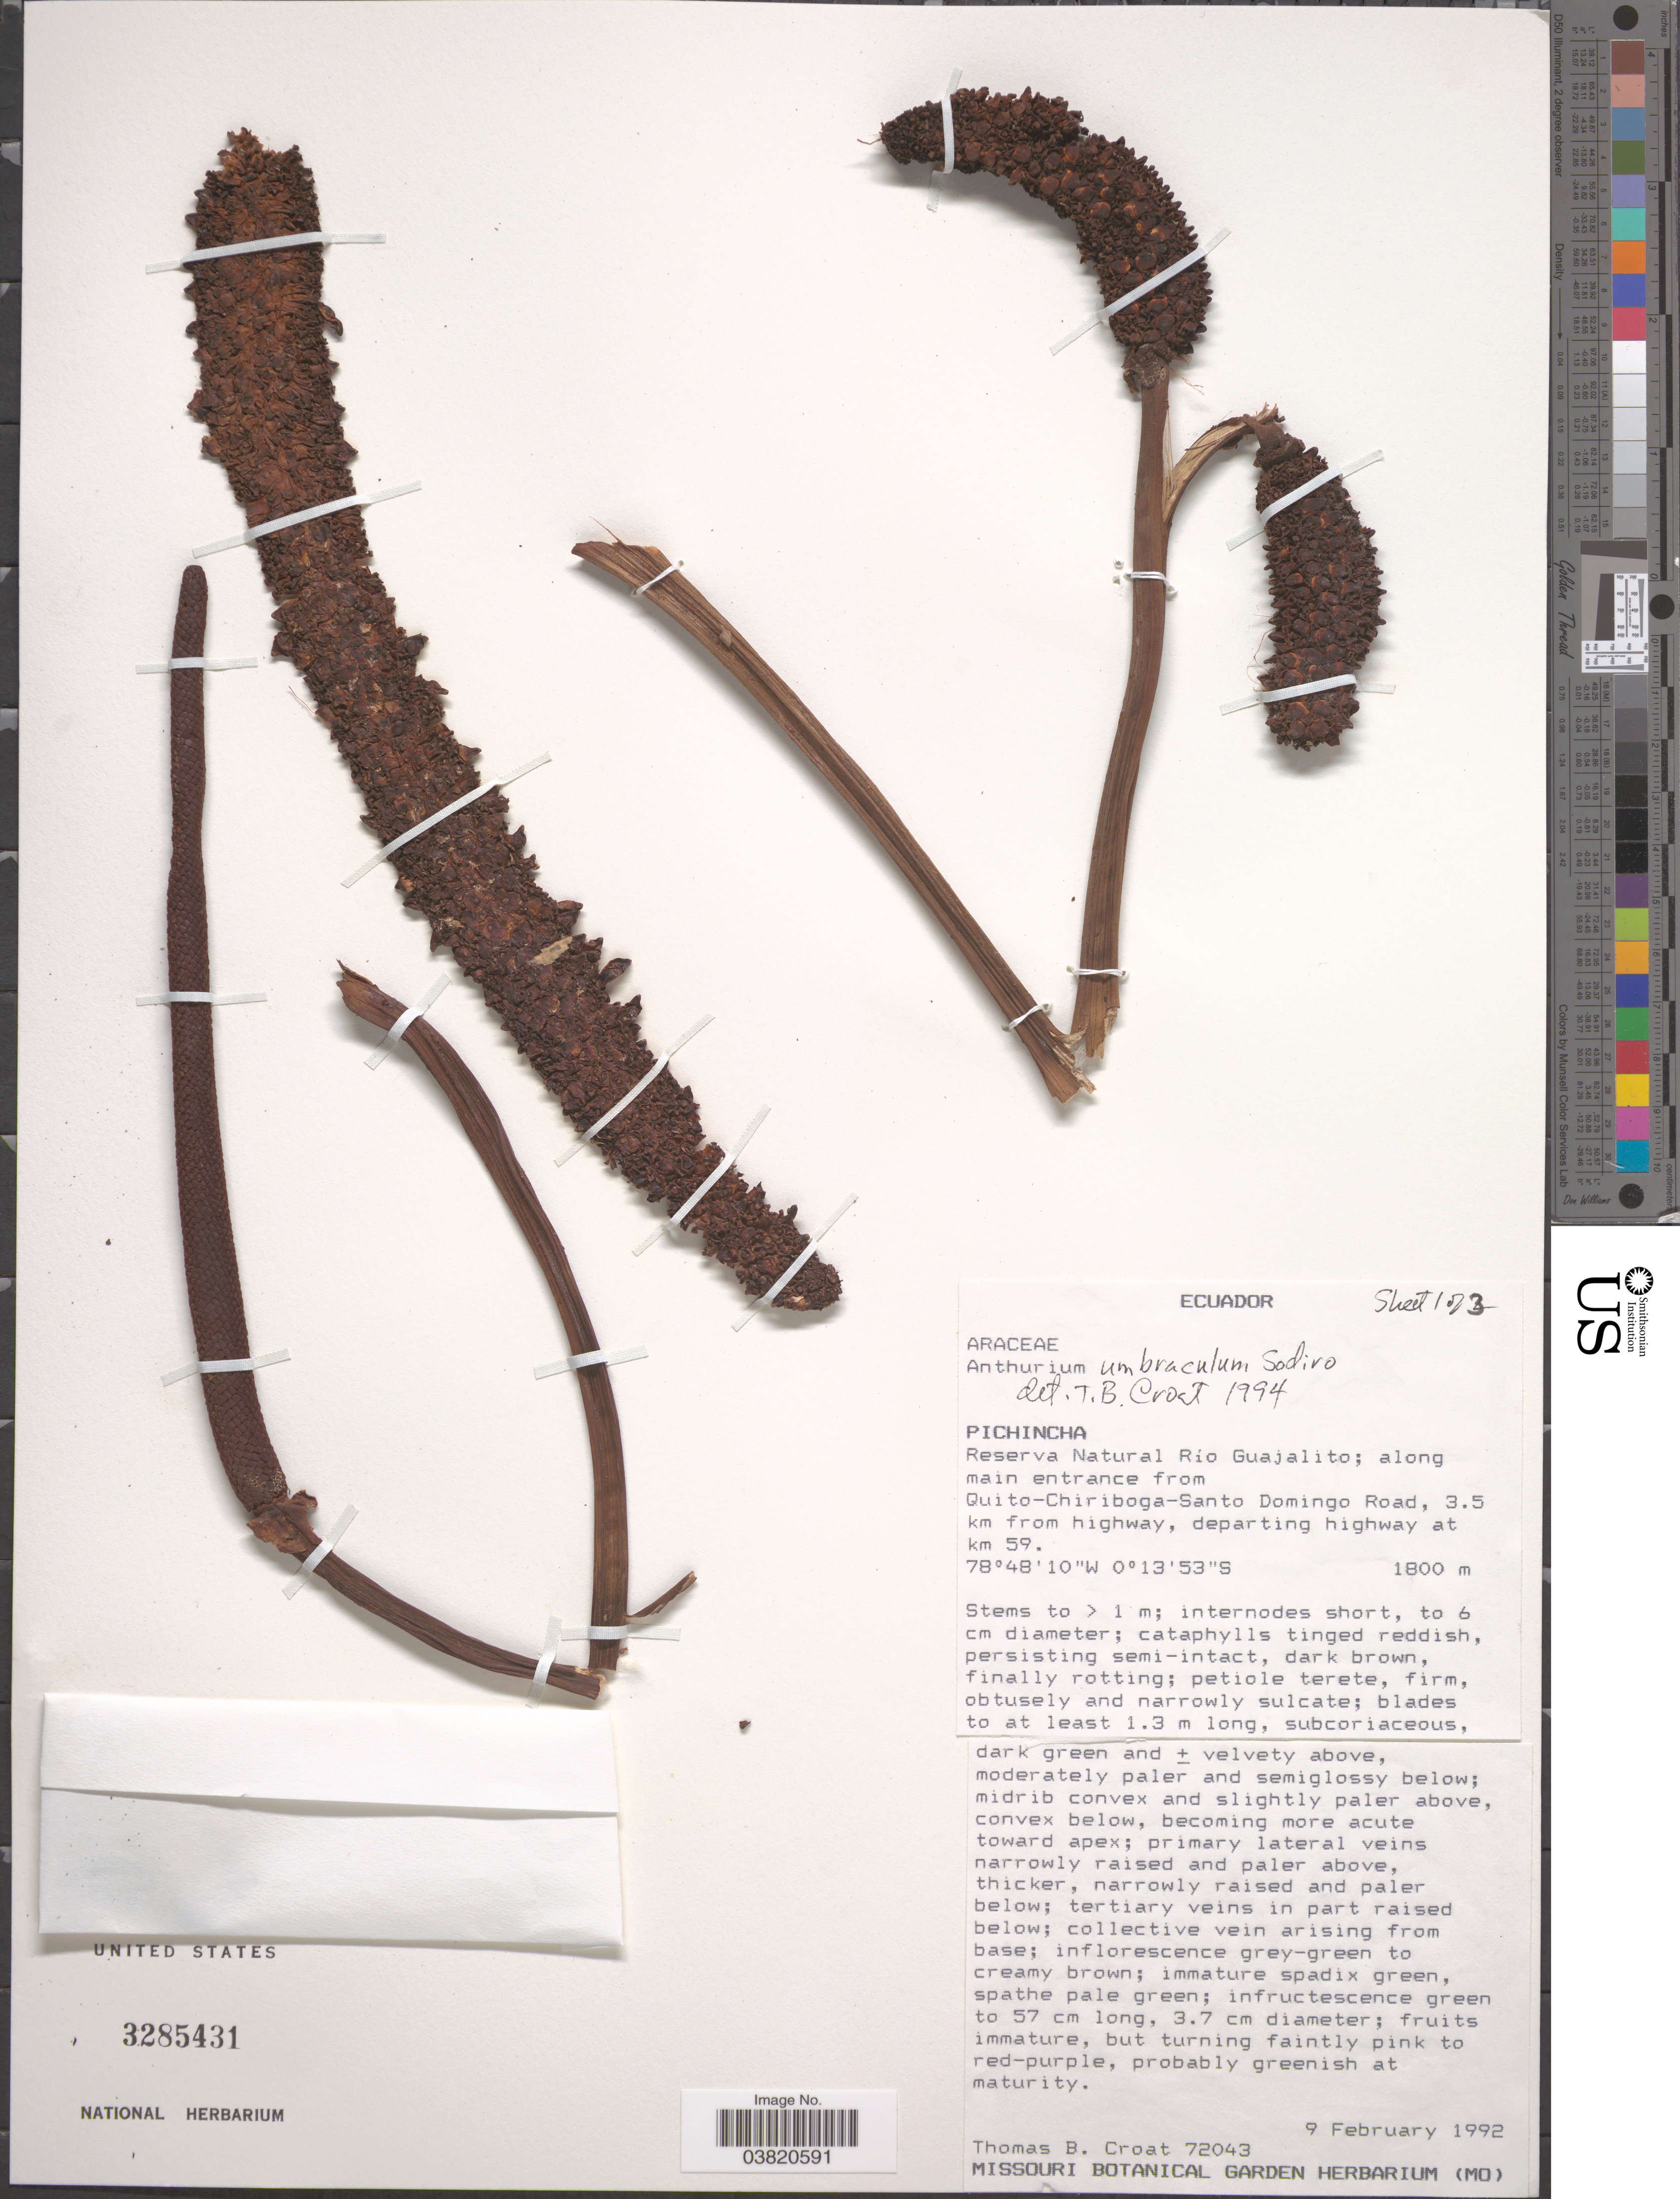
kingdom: Plantae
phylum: Tracheophyta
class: Liliopsida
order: Alismatales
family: Araceae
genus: Anthurium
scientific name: Anthurium umbricola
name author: Engl.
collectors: T. B. Croat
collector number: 72043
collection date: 1992-02-09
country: Ecuador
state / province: Pichincha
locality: Reserva Natural Río Guajalito; along main entrance from Quito-Chiriboga-Santo Domingo Road, 3.5 km from highway, departing highway at km 59.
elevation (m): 1800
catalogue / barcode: US 3285431